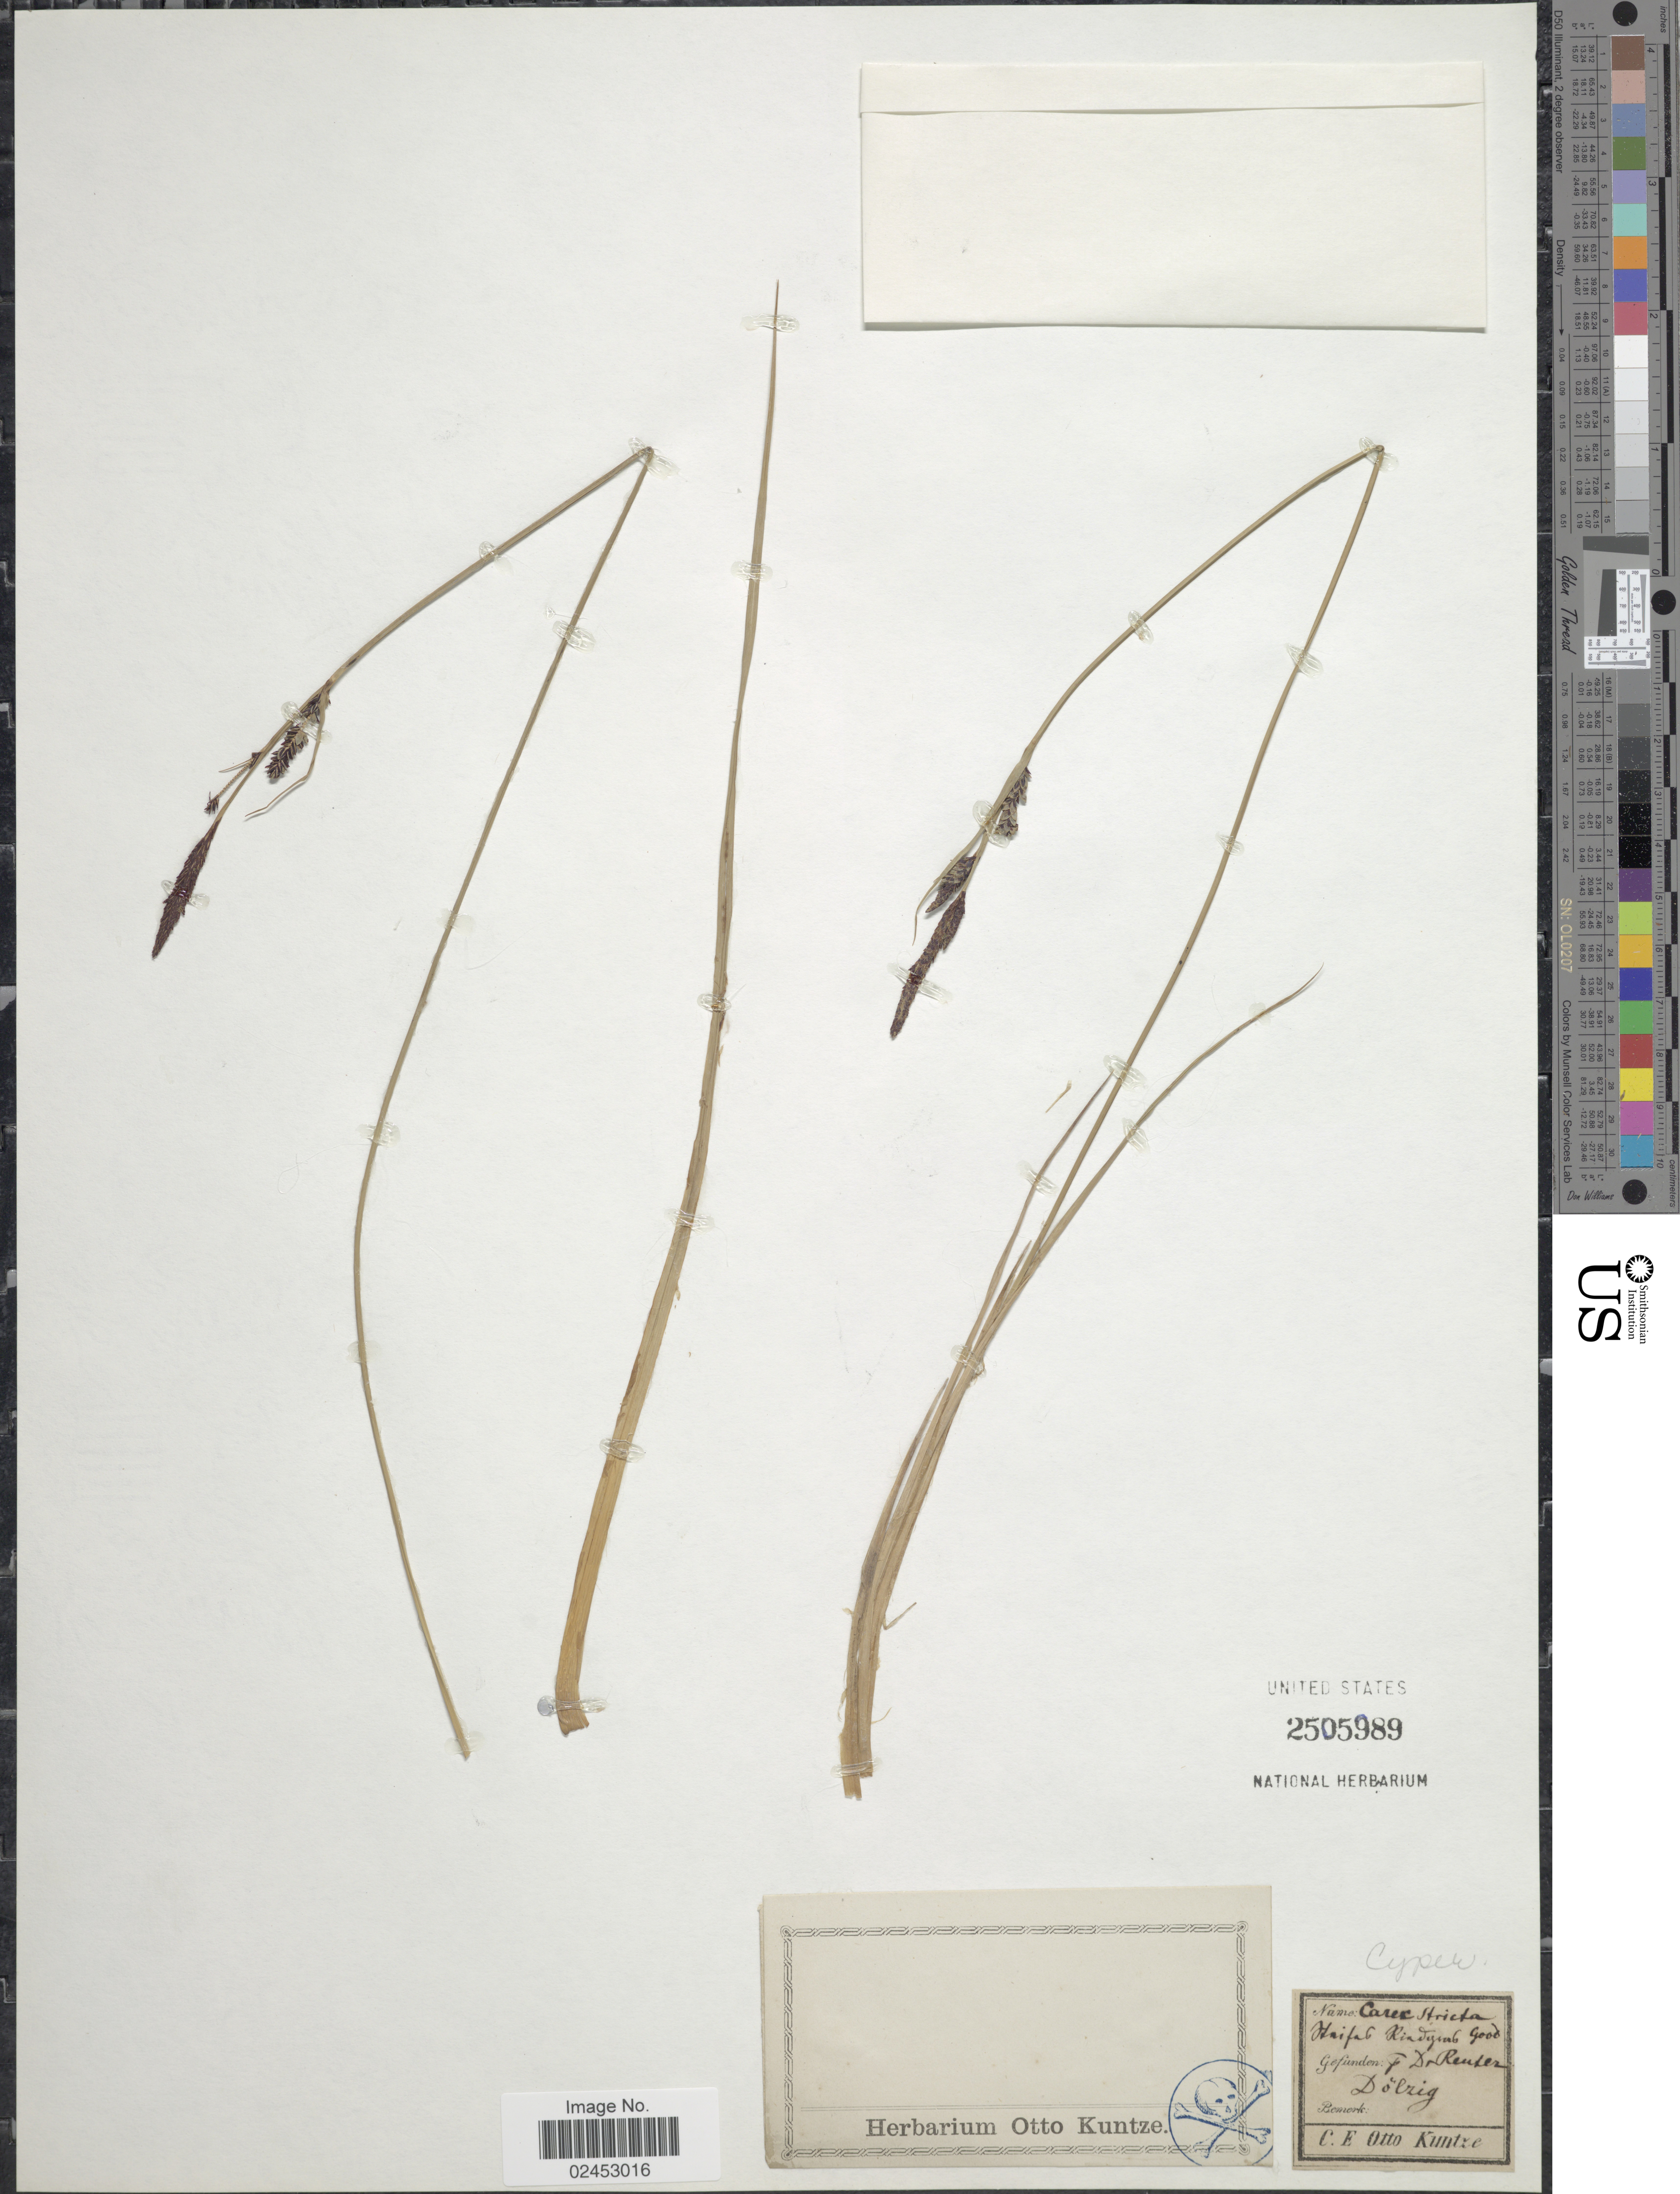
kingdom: Plantae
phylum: Tracheophyta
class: Liliopsida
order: Poales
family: Cyperaceae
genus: Carex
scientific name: Carex stricta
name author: Lam.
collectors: -. Reuter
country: Germany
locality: Dolzig.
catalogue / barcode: US 2505989